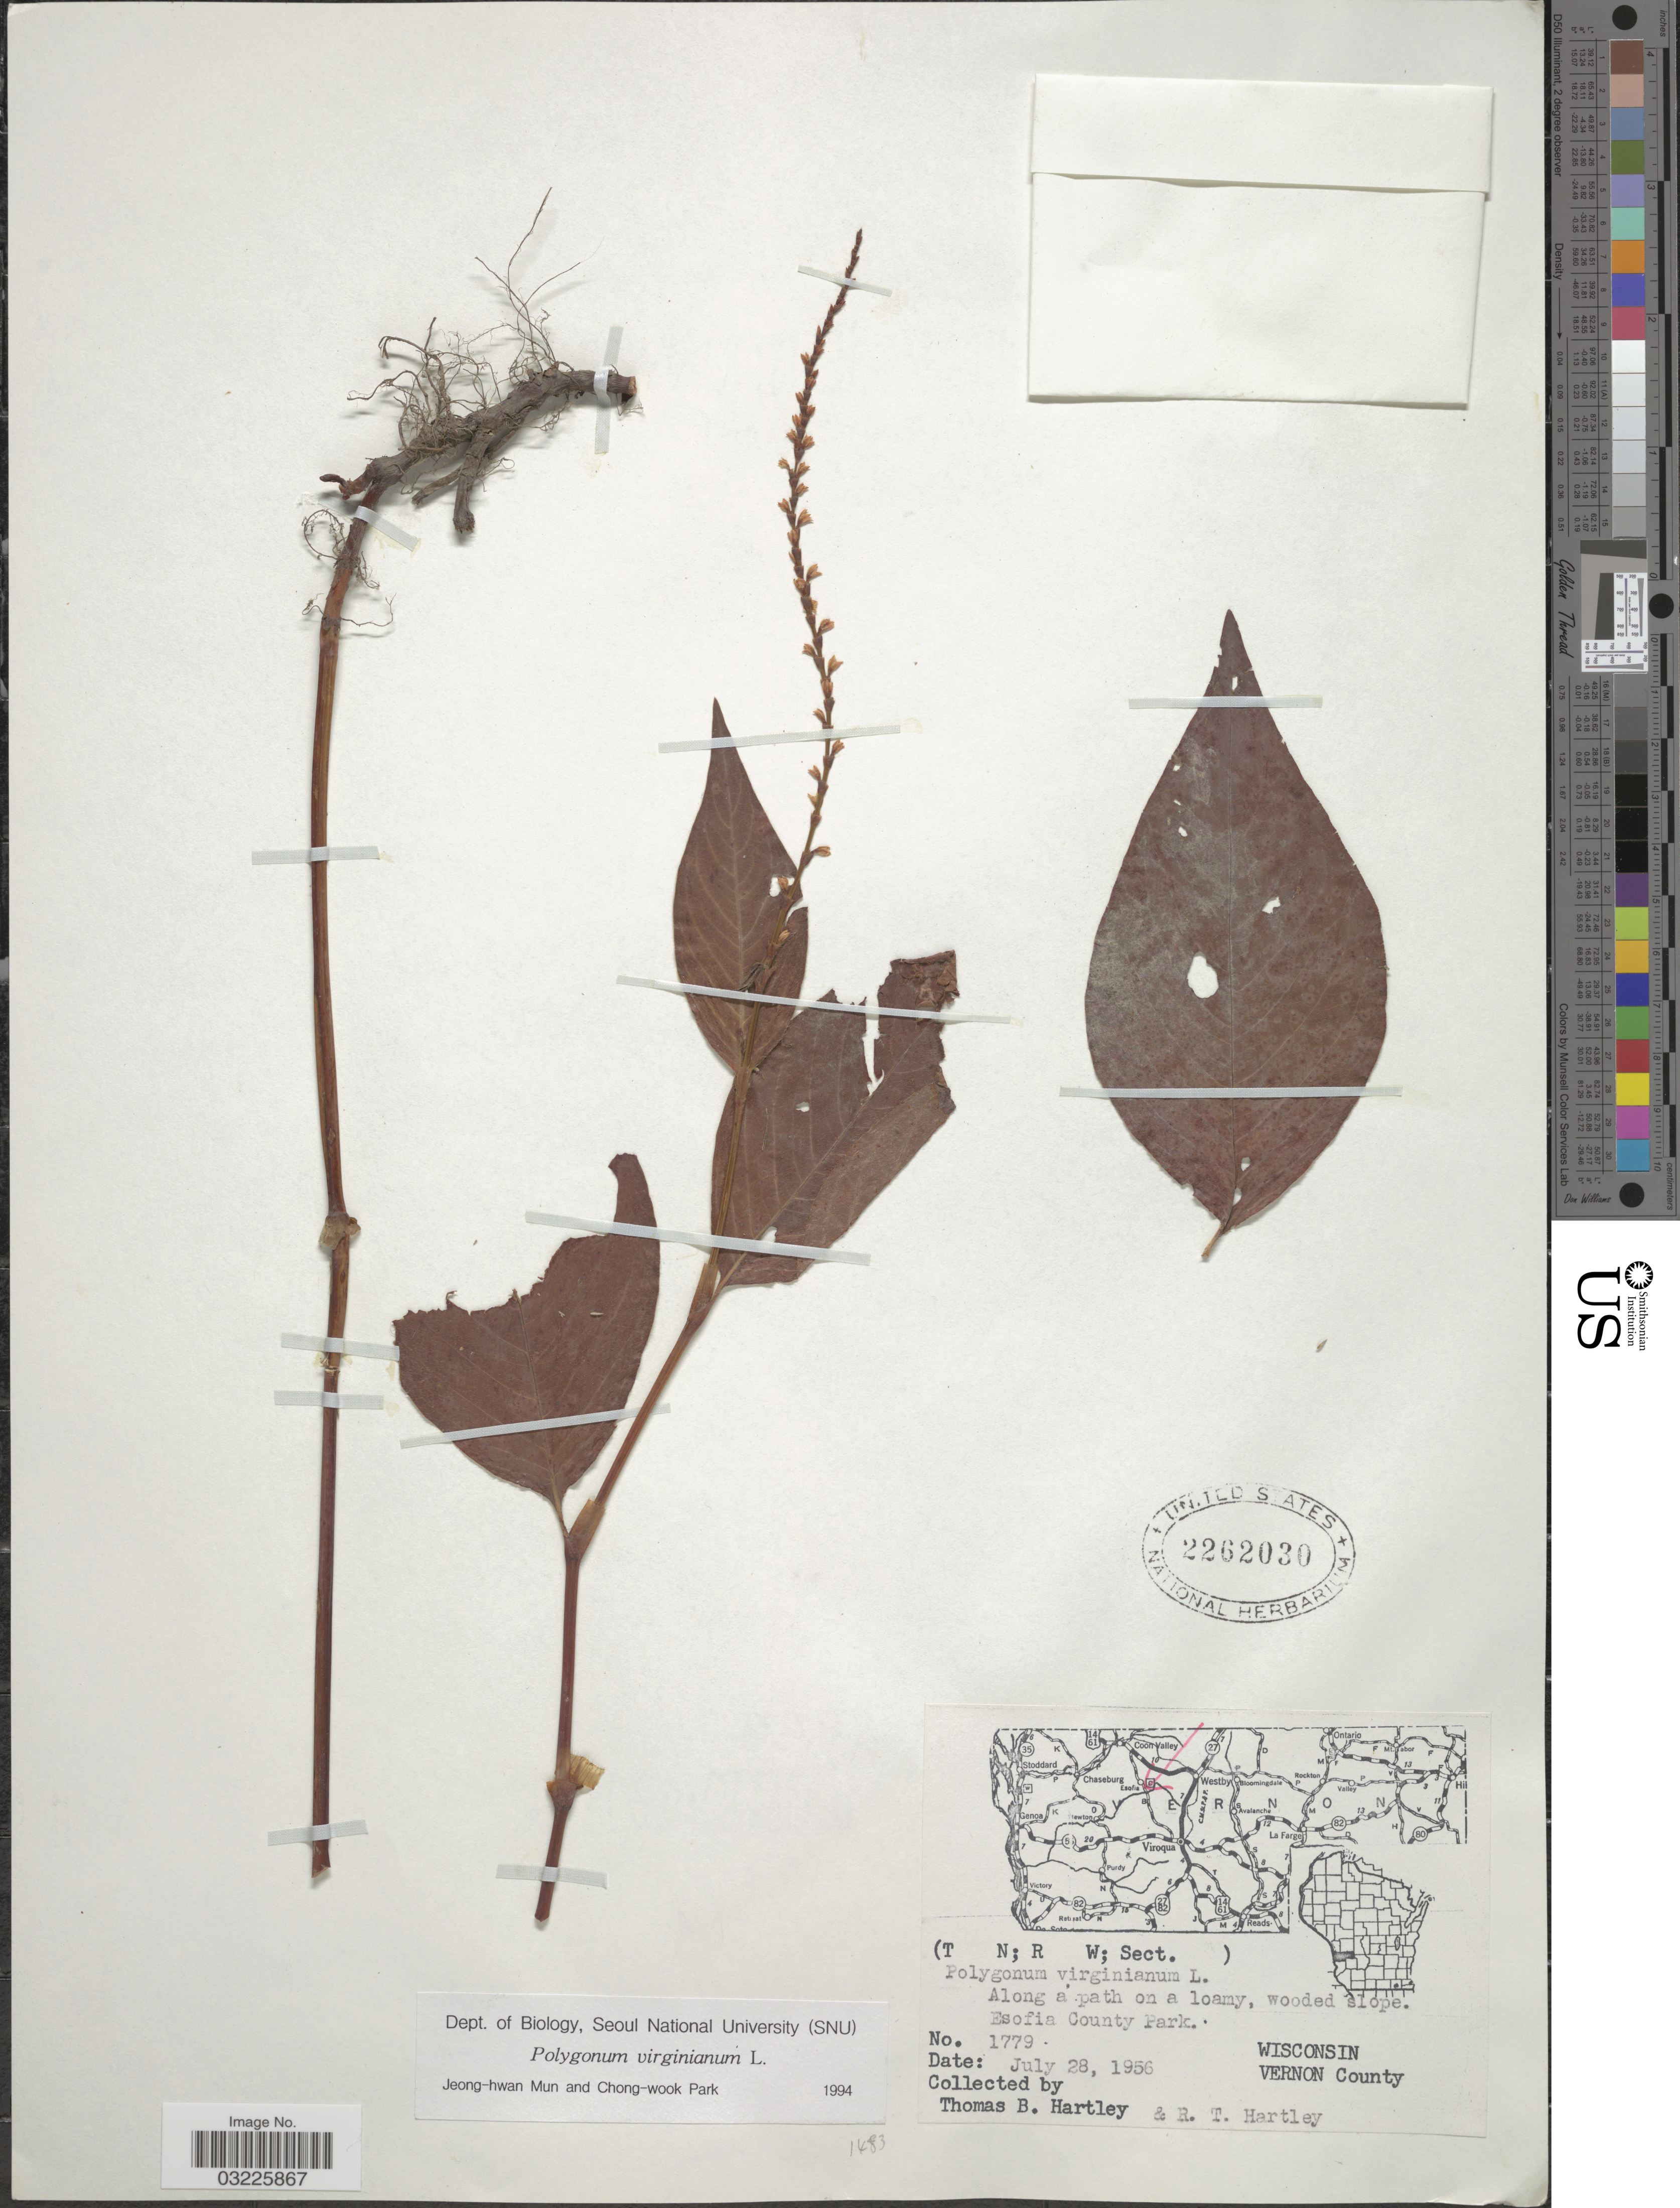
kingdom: Plantae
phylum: Tracheophyta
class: Magnoliopsida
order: Caryophyllales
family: Polygonaceae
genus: Persicaria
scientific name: Persicaria virginiana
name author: (L.) Gaertn.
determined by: Atha, D. E.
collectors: T. Hartley & R. T. Hartley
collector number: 1779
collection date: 1956-07-28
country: United States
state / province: Wisconsin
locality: Vernon County. Along a path on a loamy, wooded slope. Esofia County Park.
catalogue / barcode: US 2262030